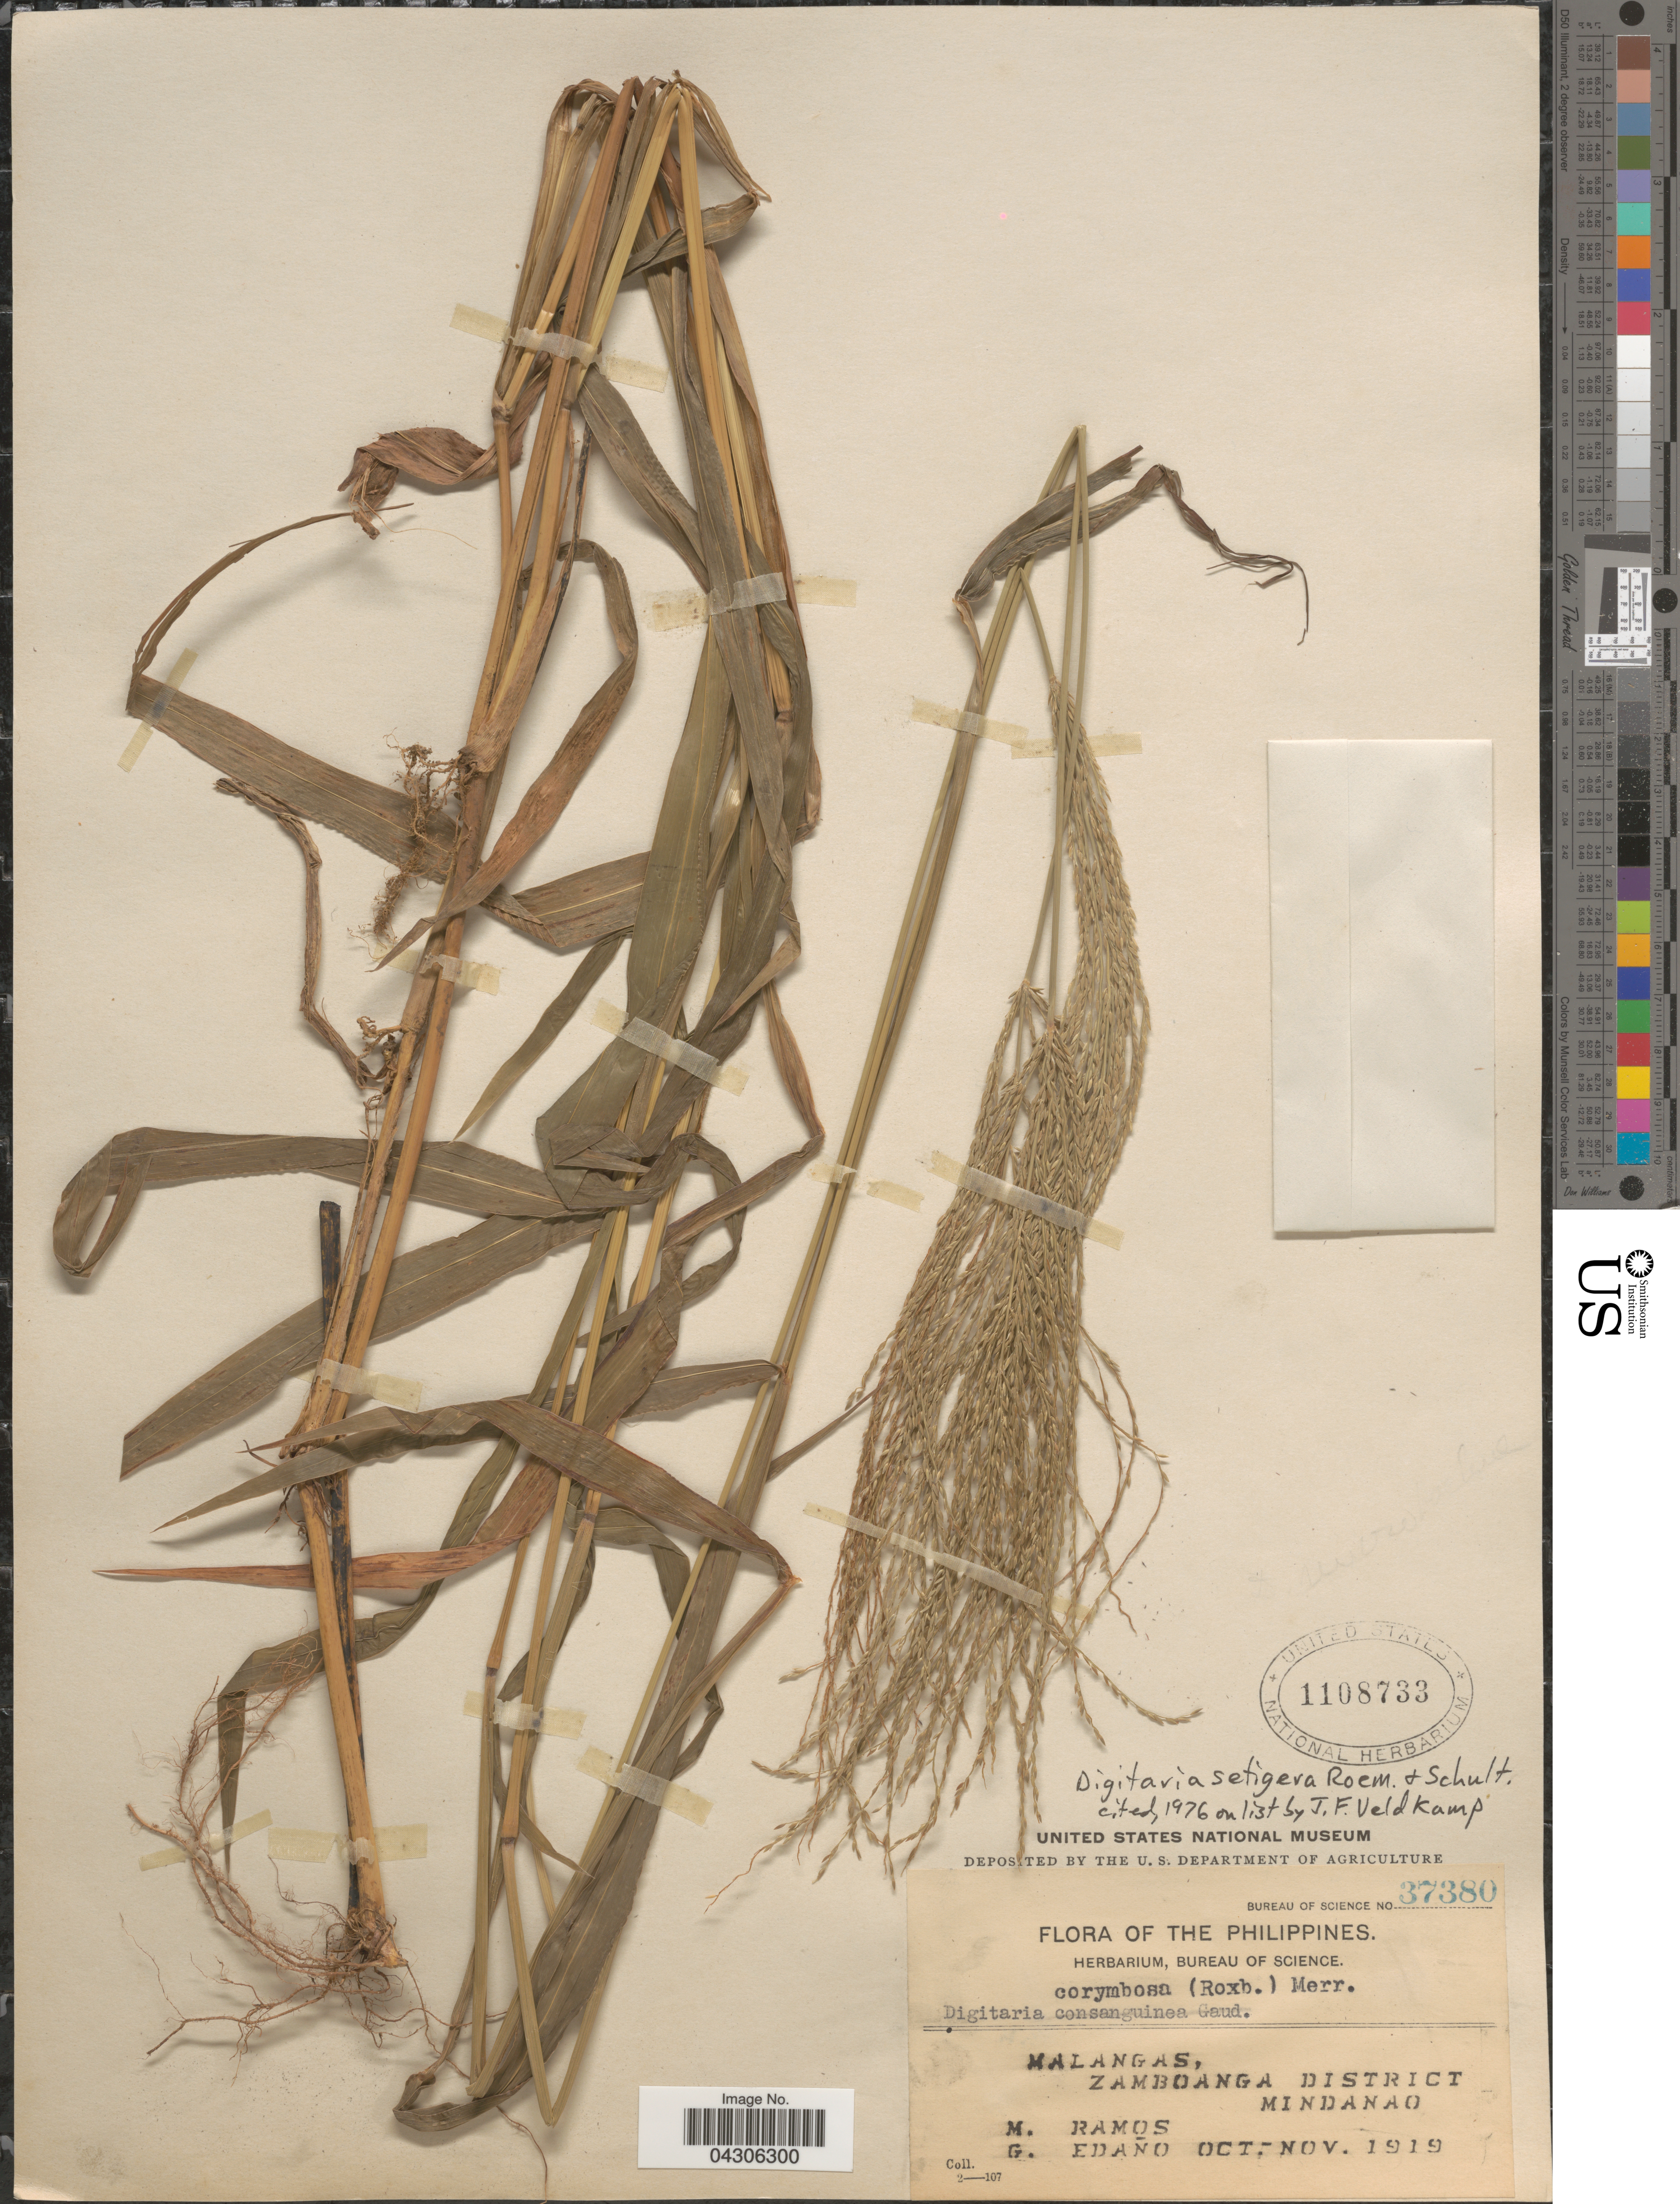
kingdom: Plantae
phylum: Tracheophyta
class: Liliopsida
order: Poales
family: Poaceae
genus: Digitaria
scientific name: Digitaria setigera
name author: Roth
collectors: M. Ramos & G. Edaño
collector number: Bureau of Science 37380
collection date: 1919-10/1919-11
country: Philippines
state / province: Zamboanga Peninsula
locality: Malangas, Zamboanga District. Mindanao.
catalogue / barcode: US 1108733